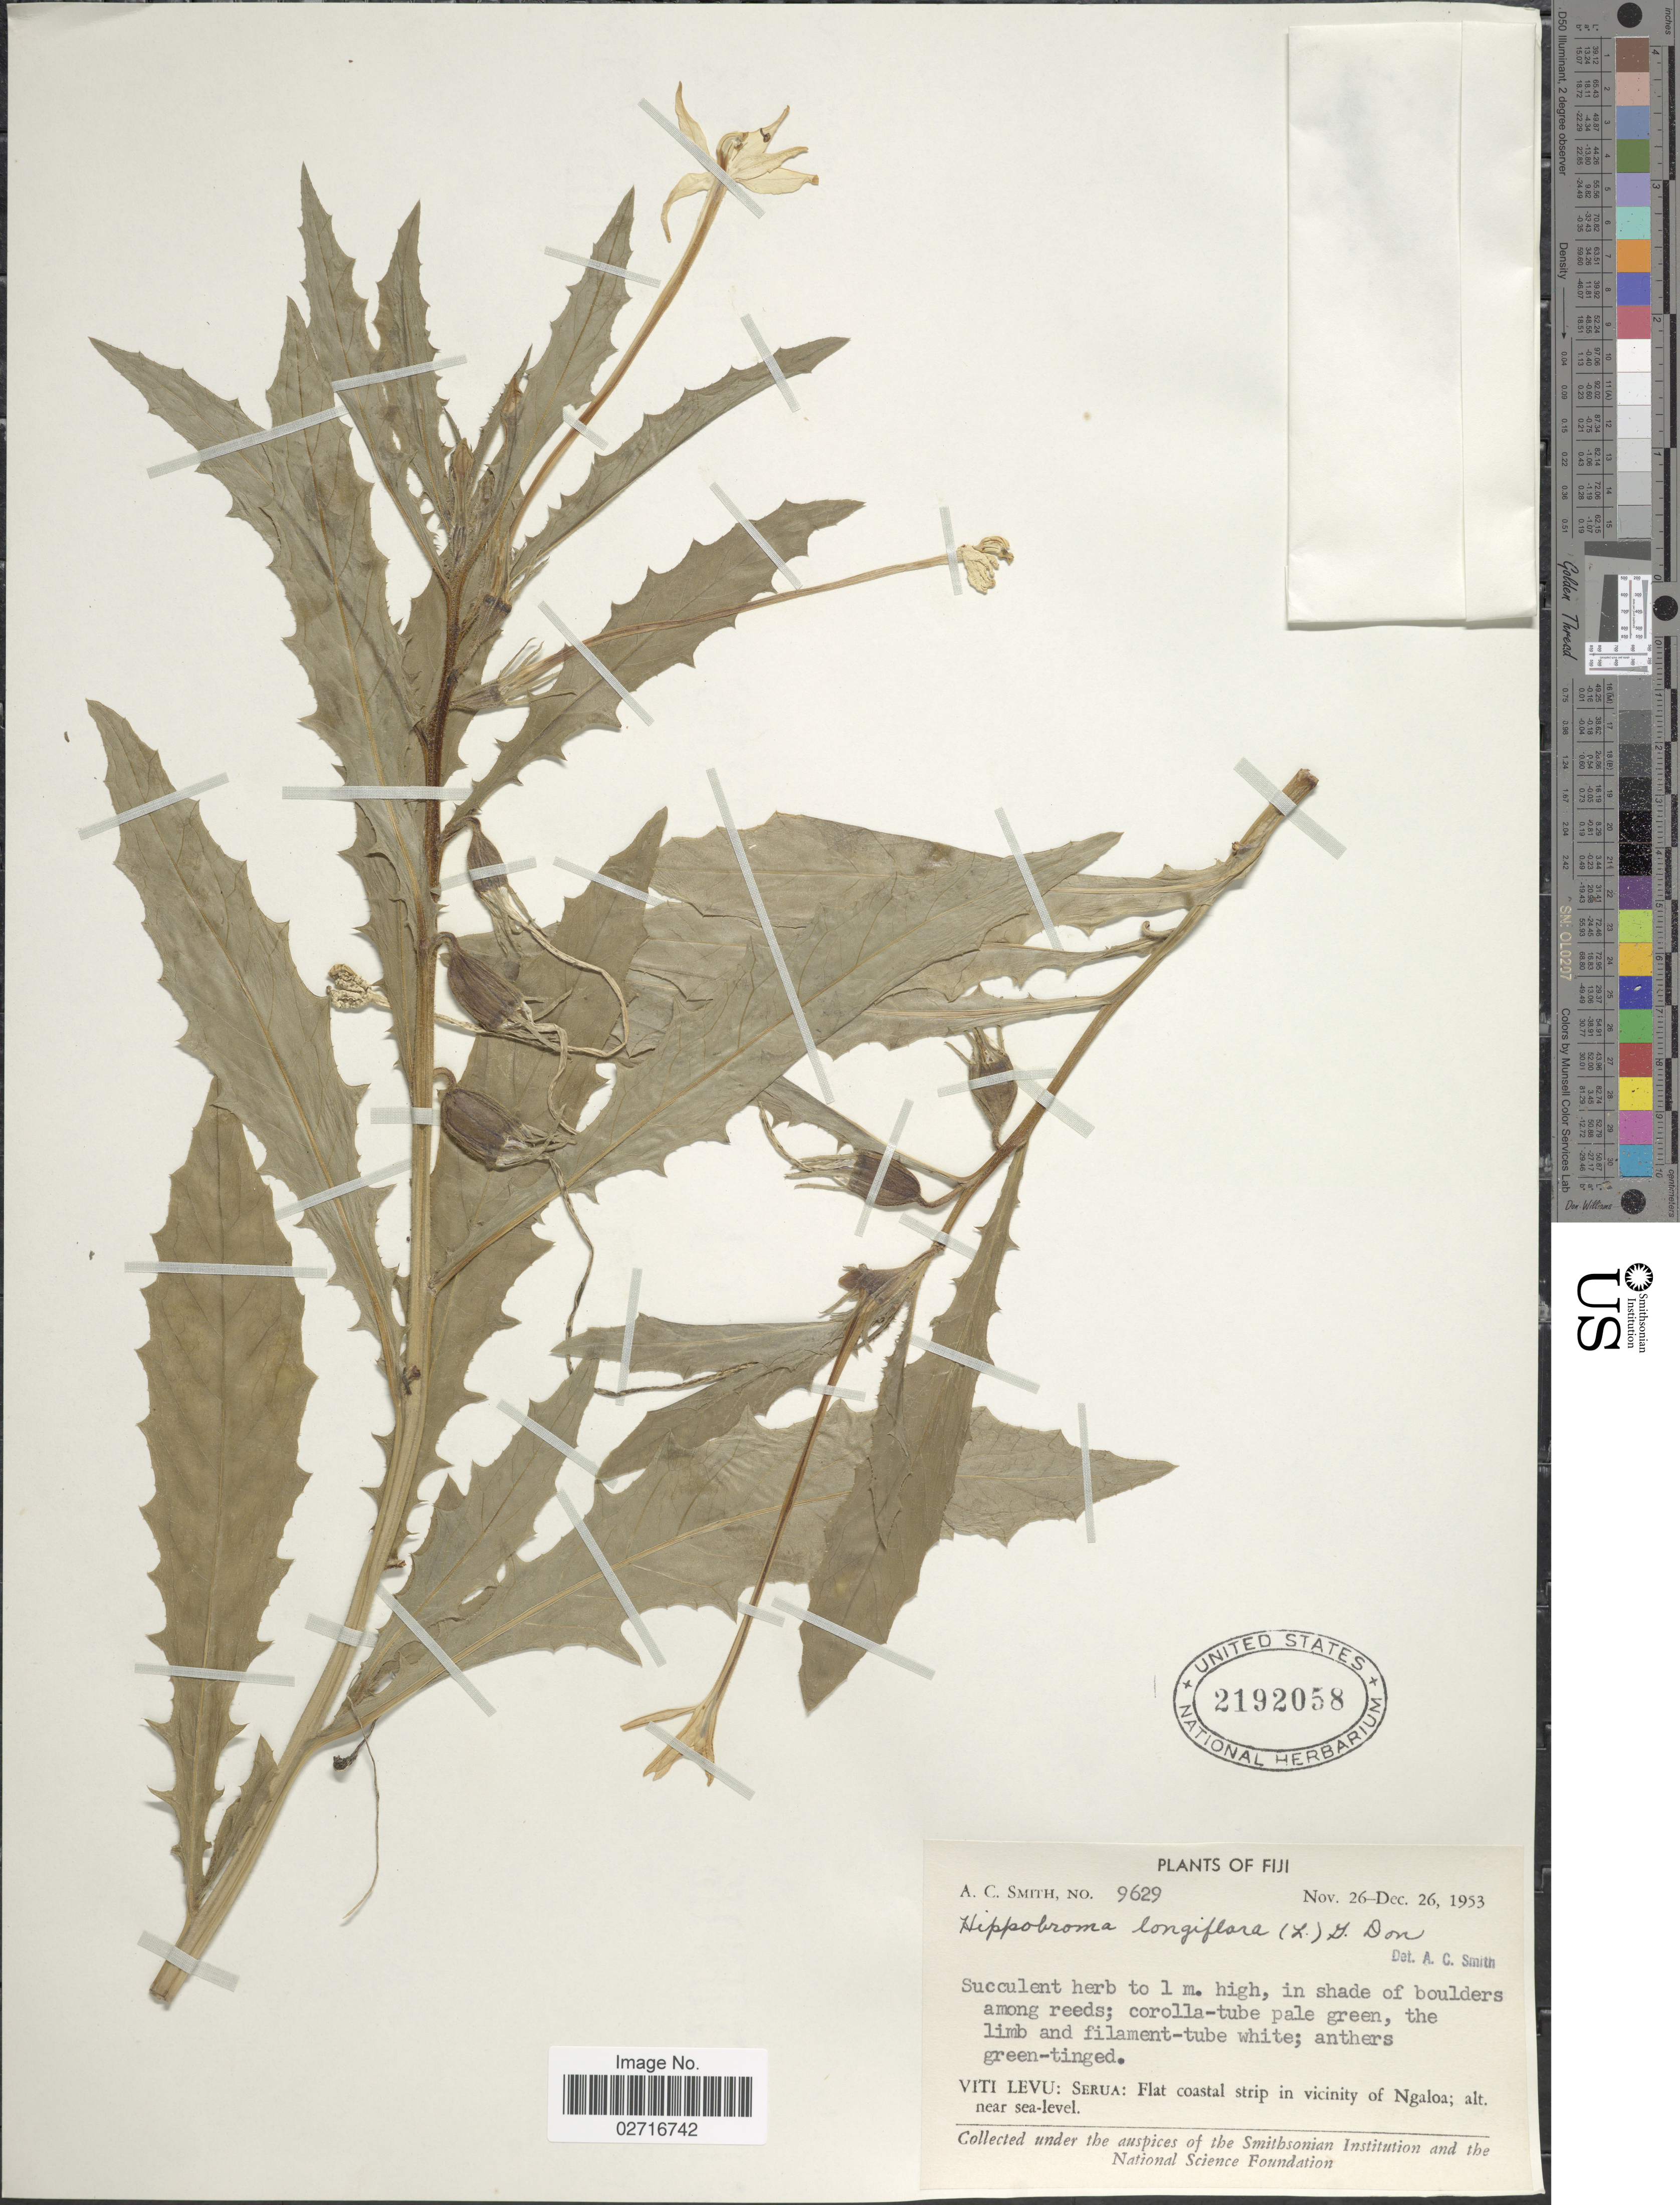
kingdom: Plantae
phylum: Tracheophyta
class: Magnoliopsida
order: Asterales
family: Campanulaceae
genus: Hippobroma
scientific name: Hippobroma longiflora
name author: (L.) G. Don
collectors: A. C. Smith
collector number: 9629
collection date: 1953-11-26/1953-12-26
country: Fiji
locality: Viti Levu: Serua: Flat coastal strip in vicinity of Ngaloa.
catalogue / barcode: US 2192058